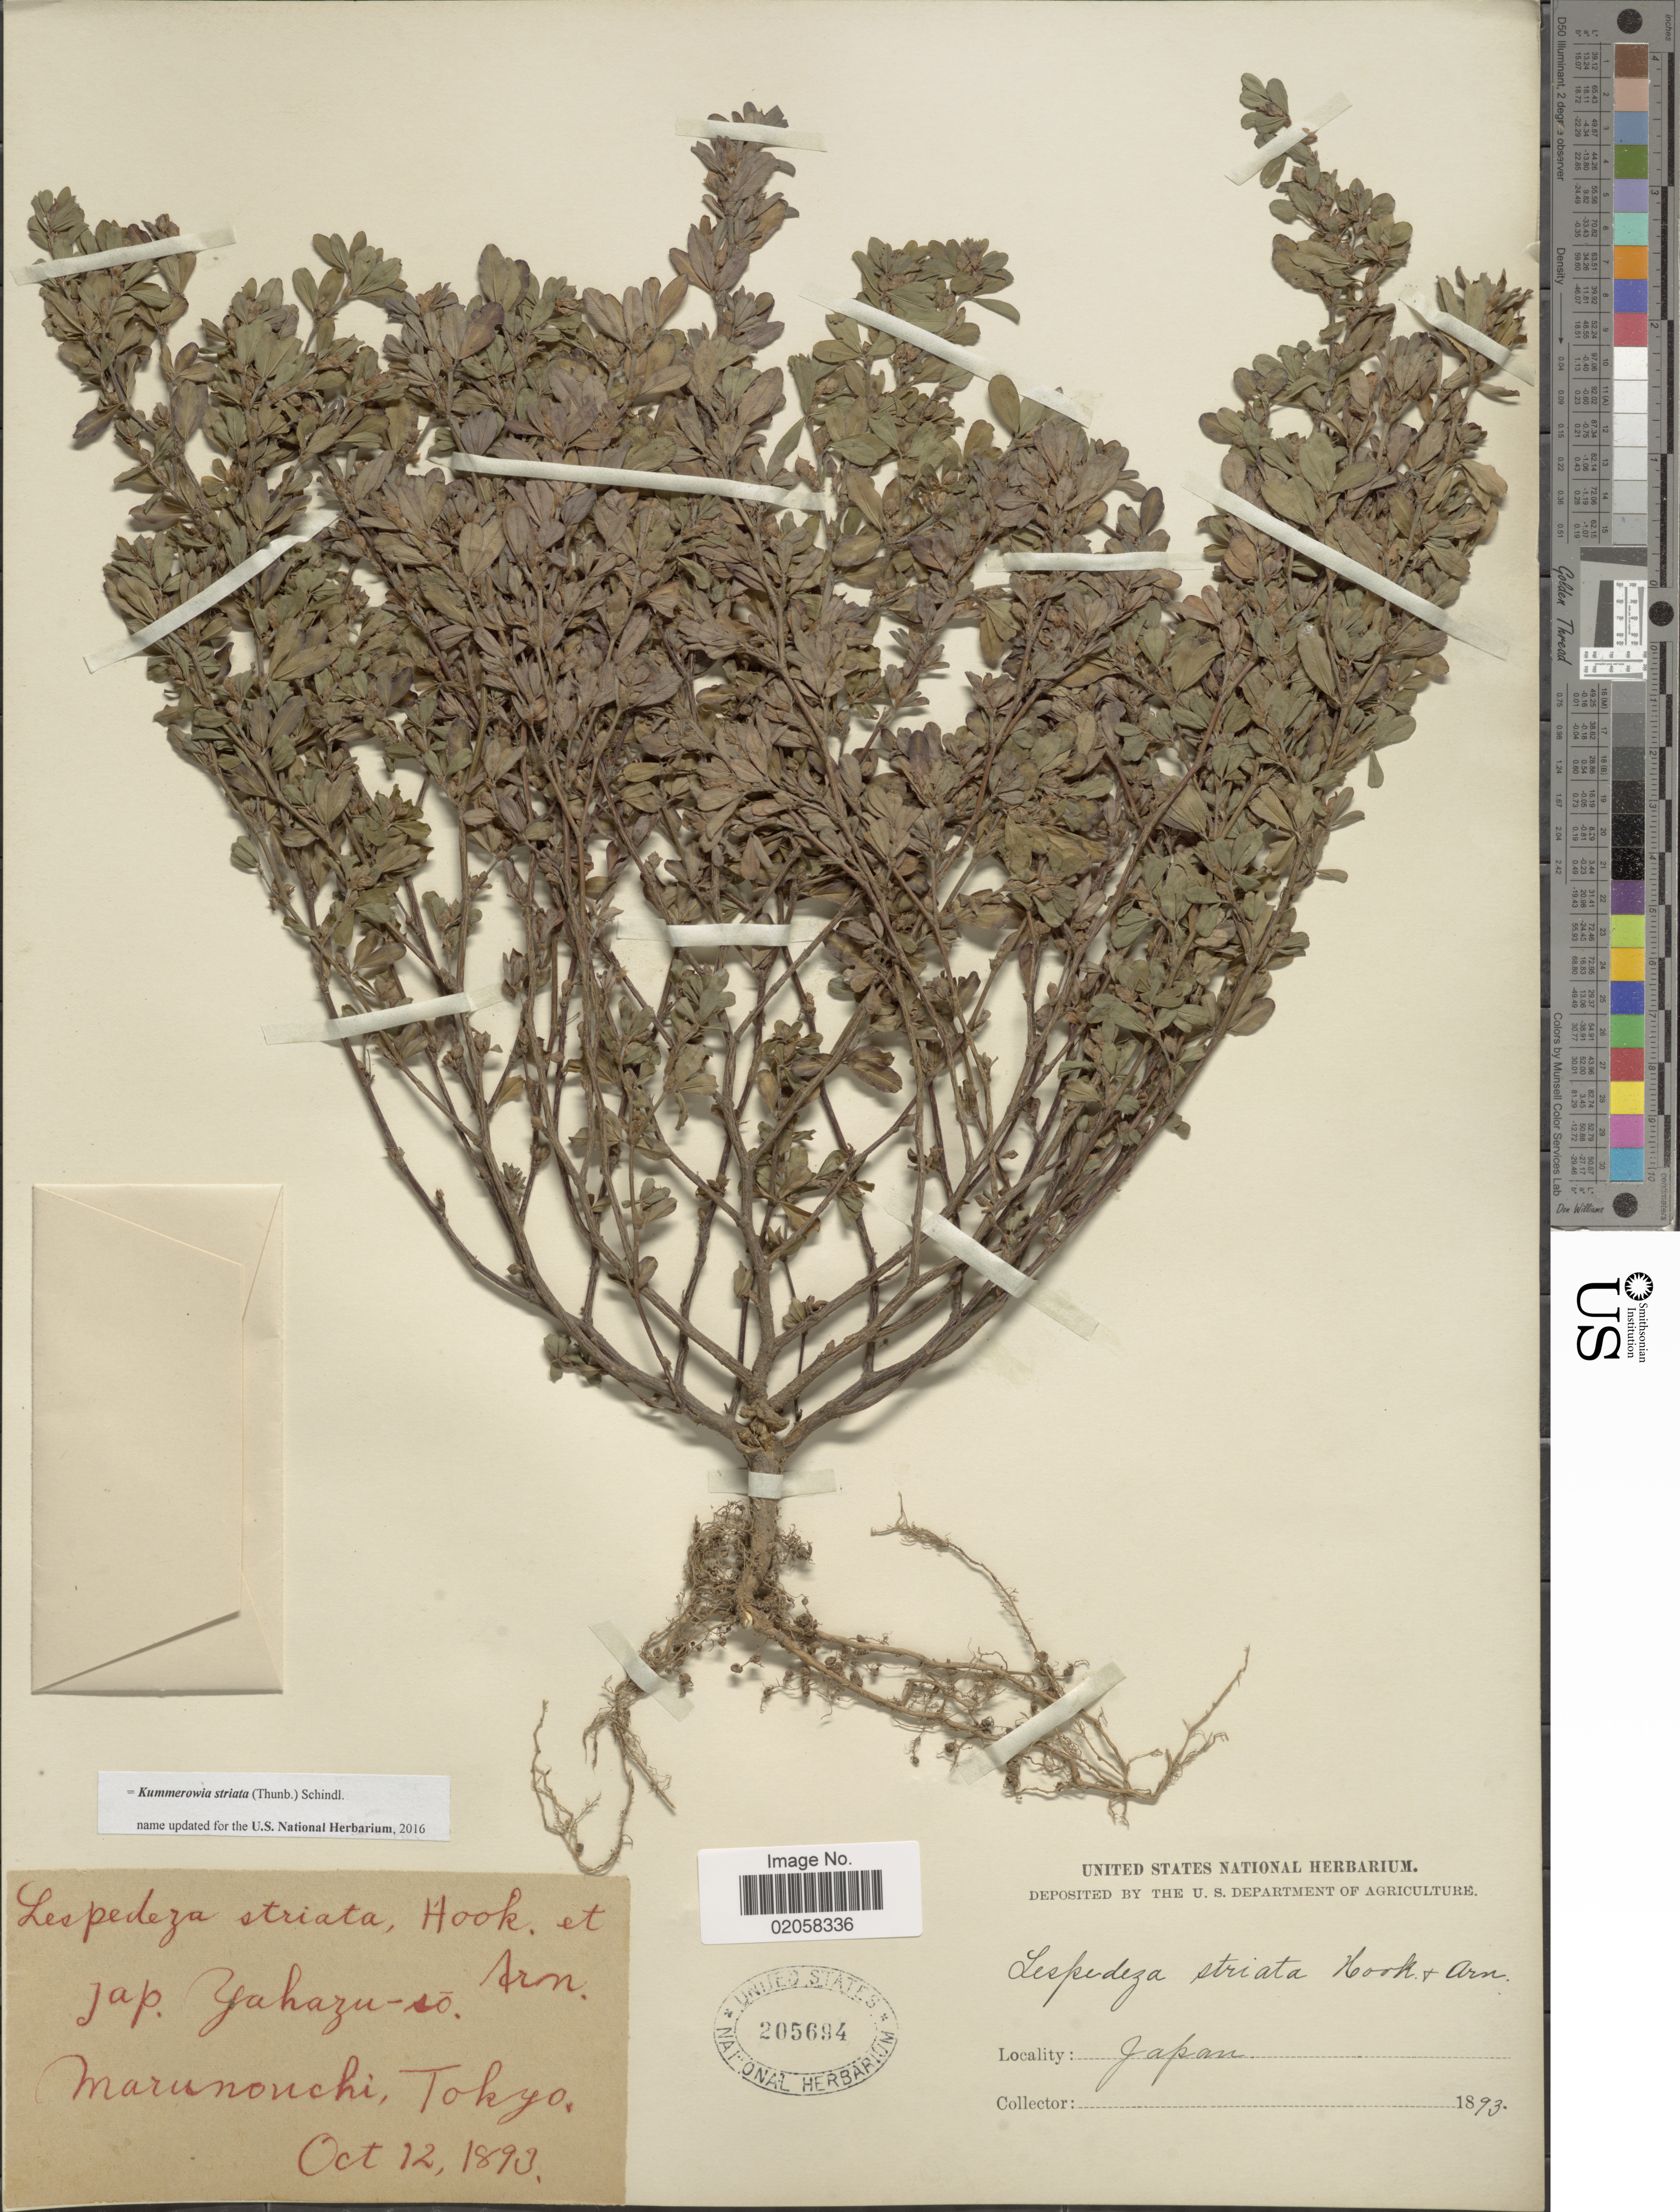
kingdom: Plantae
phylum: Tracheophyta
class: Magnoliopsida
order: Fabales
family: Fabaceae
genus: Kummerowia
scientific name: Kummerowia striata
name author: (Thunb.) Schindl.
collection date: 1893-10-12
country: Japan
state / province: Tokyo, Federal City of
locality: Marunouchi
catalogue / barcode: US 205694